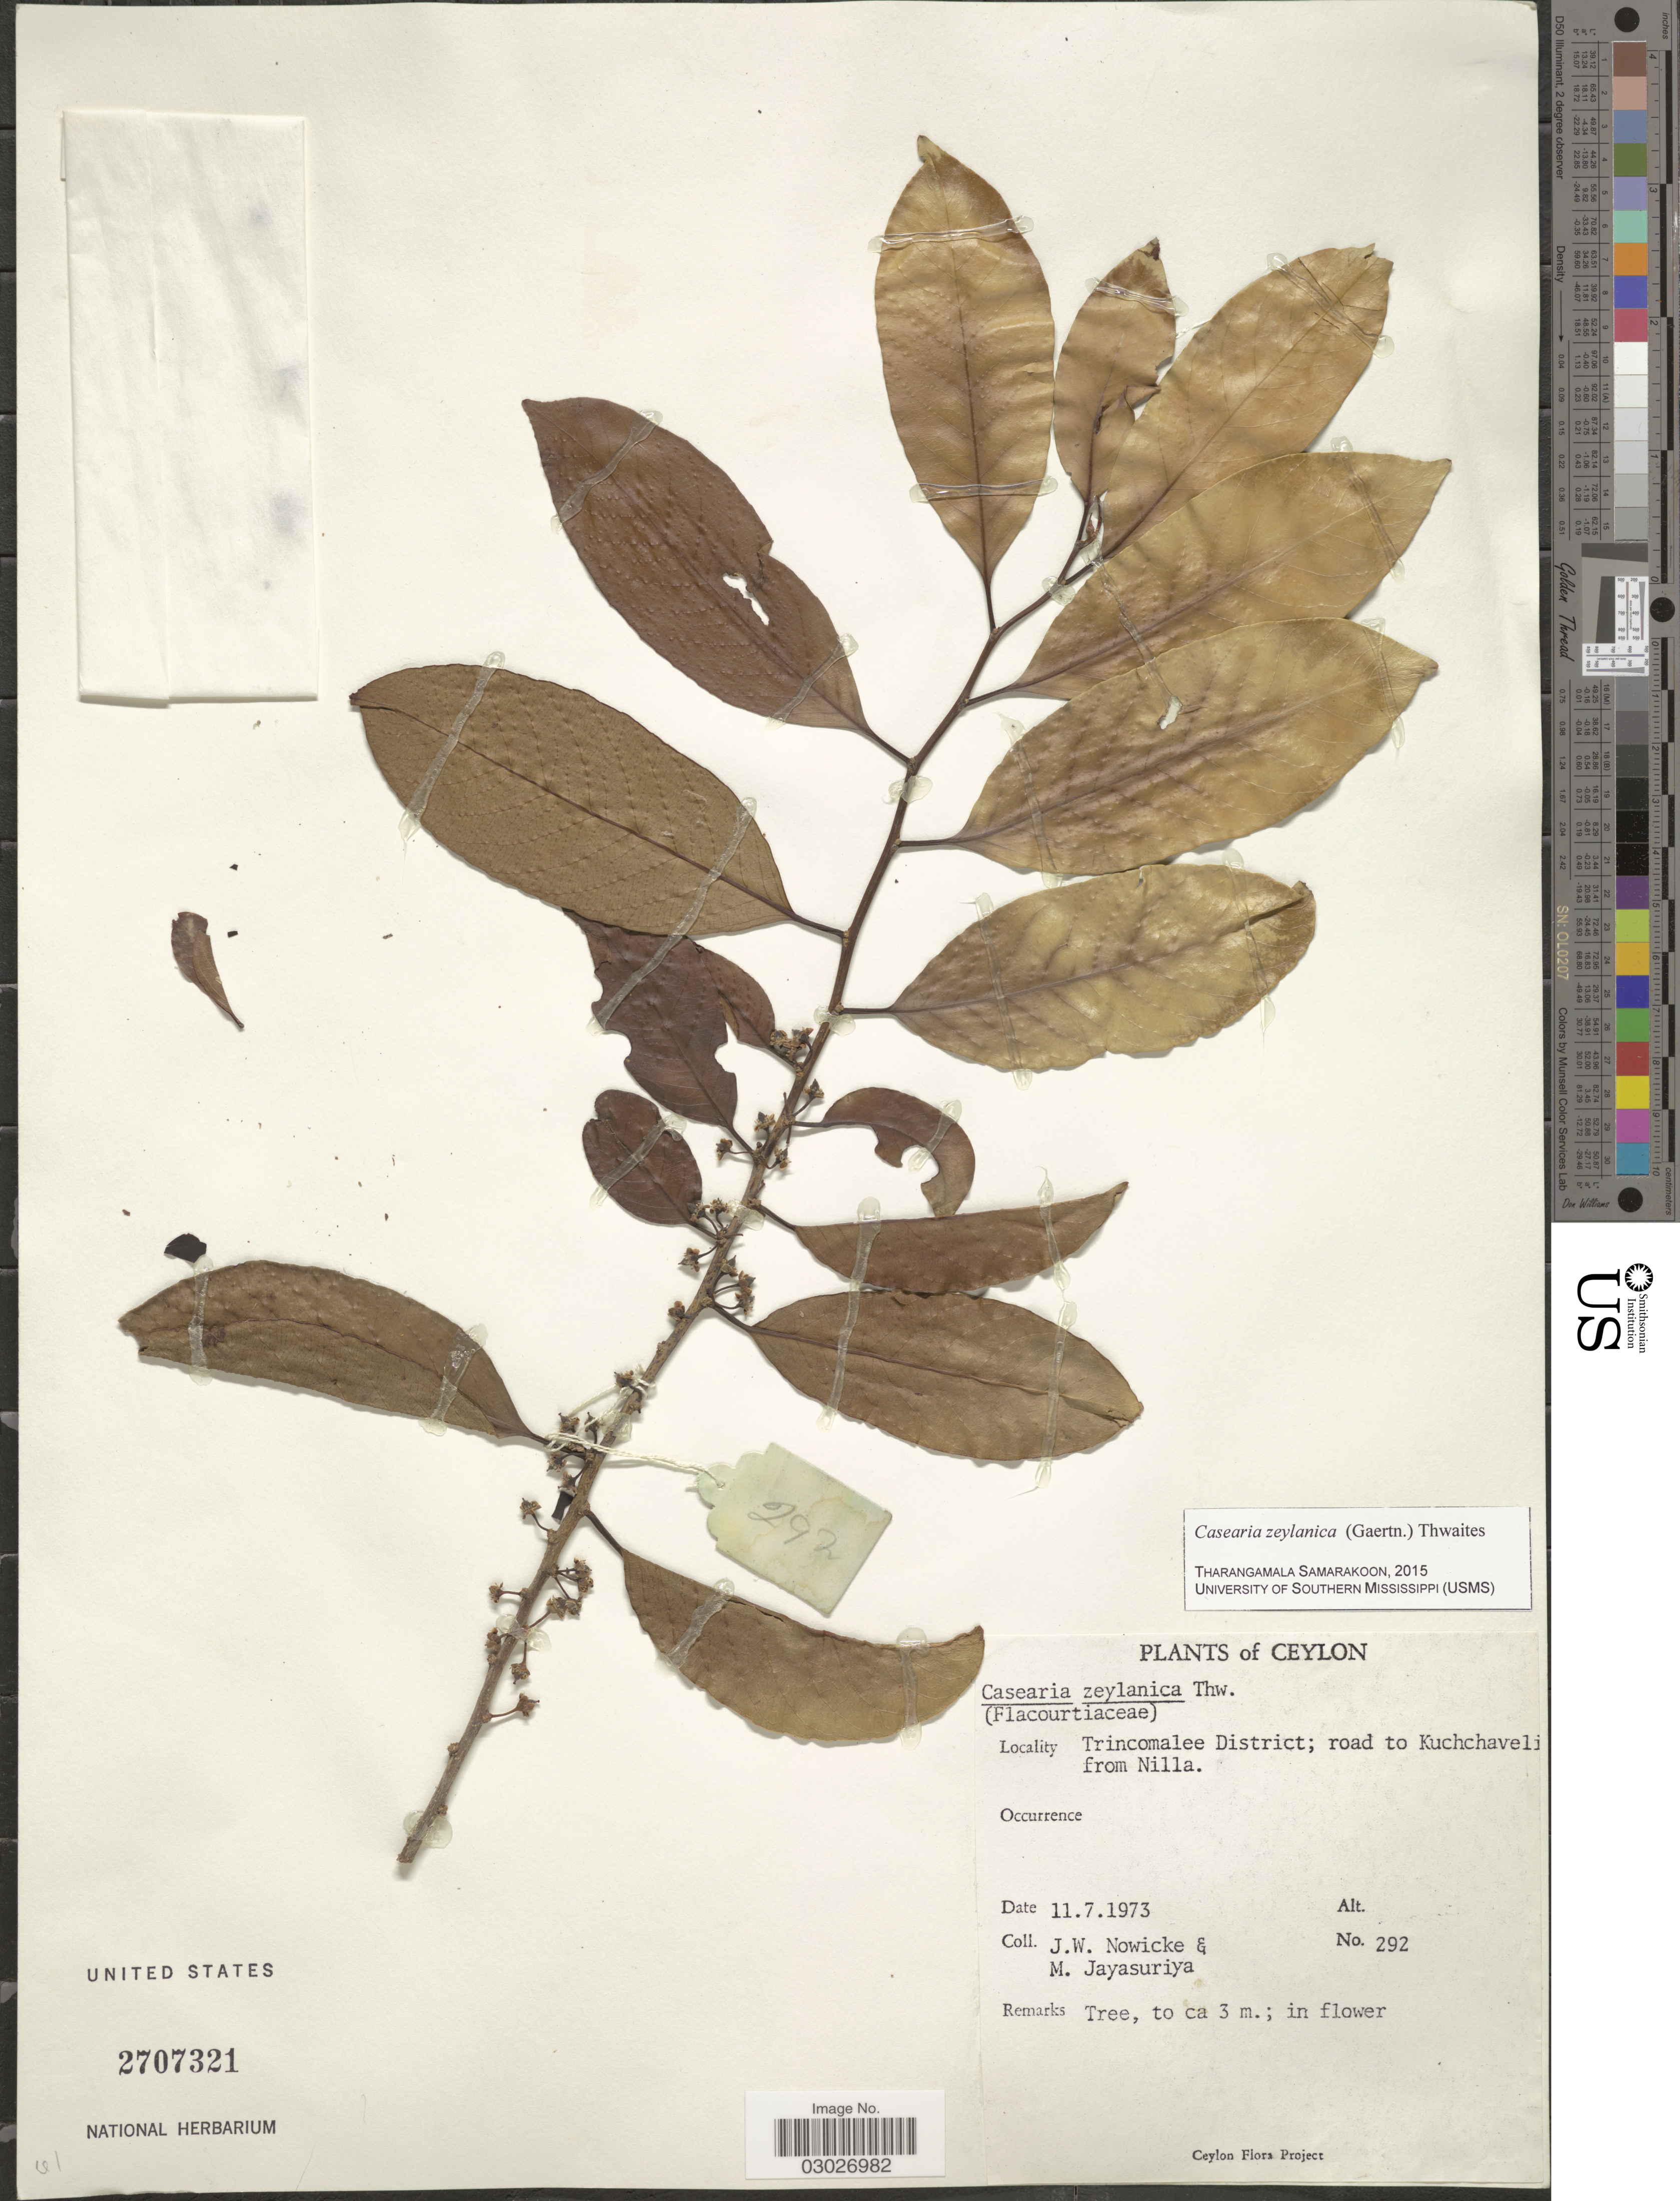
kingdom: Plantae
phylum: Tracheophyta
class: Magnoliopsida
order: Malpighiales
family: Salicaceae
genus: Casearia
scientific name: Casearia zeylanica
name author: Thwaites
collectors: J. W. Nowicke & M. Jayasuriya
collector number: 292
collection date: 1973-07-11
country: Sri Lanka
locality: Ceylon. Trincomalee District; road to Kuchchaveli from Nilla.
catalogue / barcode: US 2707321